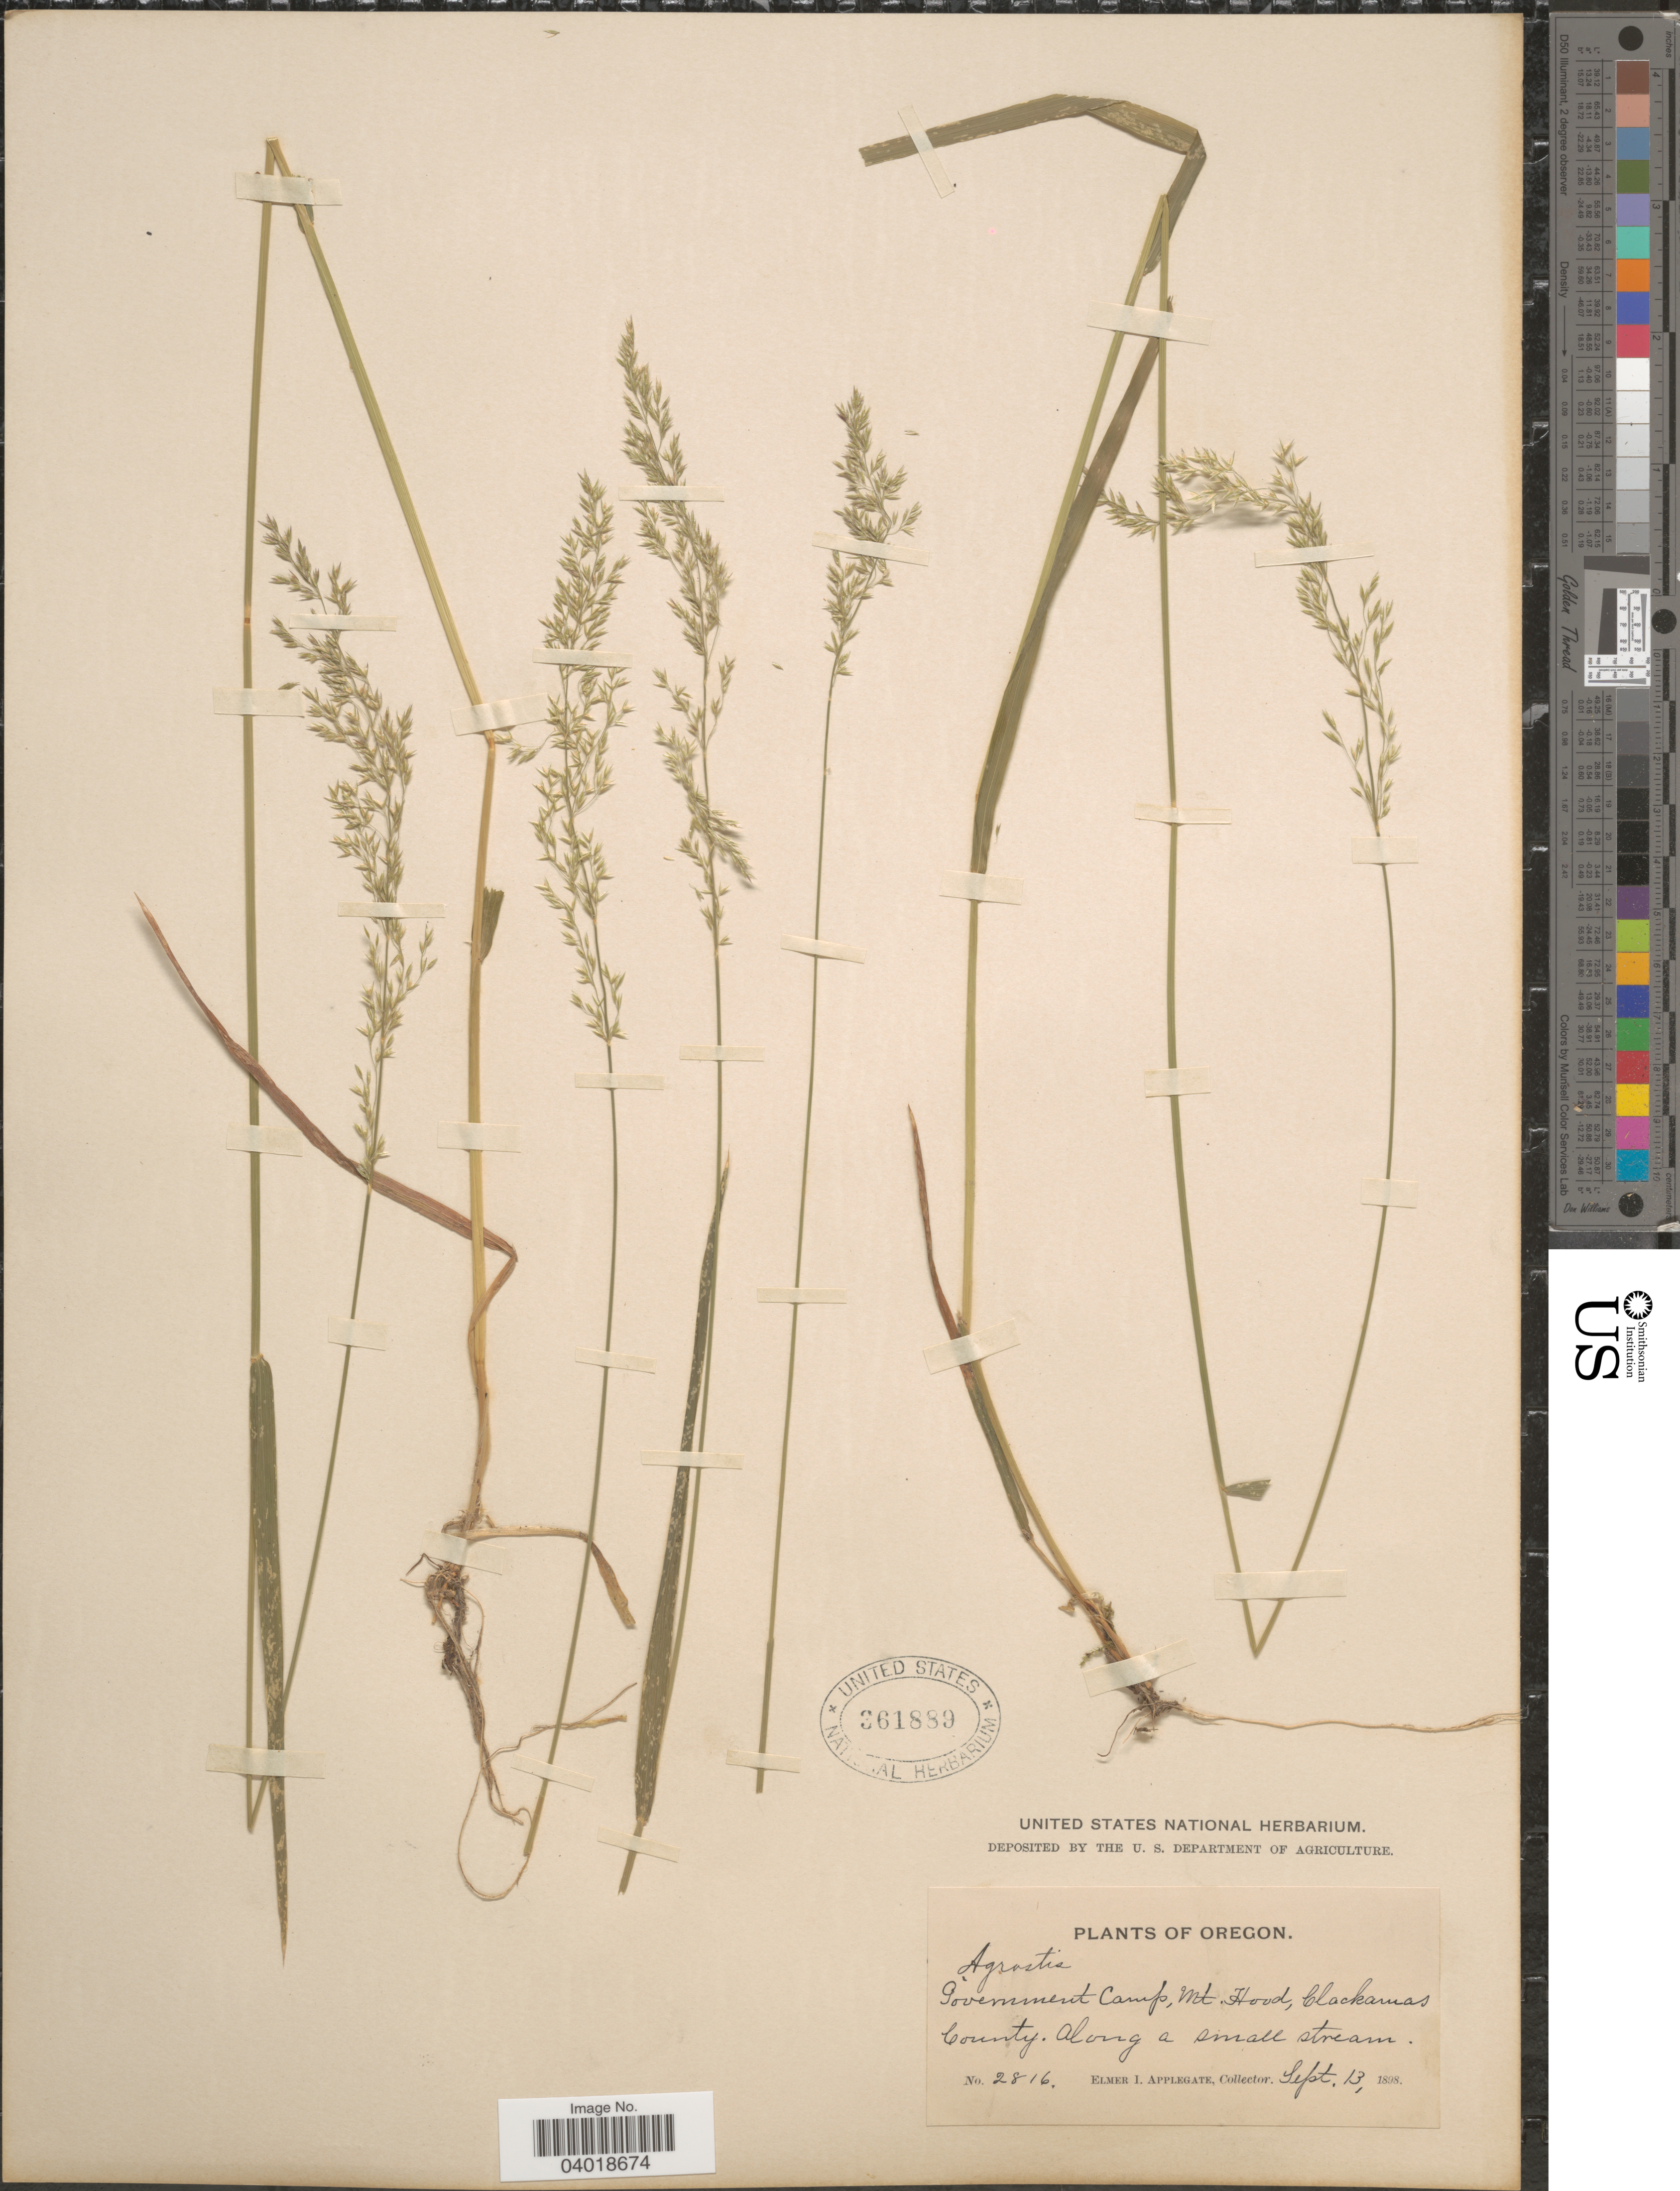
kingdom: Plantae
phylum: Tracheophyta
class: Liliopsida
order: Poales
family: Poaceae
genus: Agrostis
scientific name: Agrostis exarata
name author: Trin.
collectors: E. I. Applegate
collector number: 2816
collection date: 1898-09-13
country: United States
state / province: Oregon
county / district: Clackamas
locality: Government Camp, Mt. Hood, Clackamas County. Along a small stream.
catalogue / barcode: US 361889